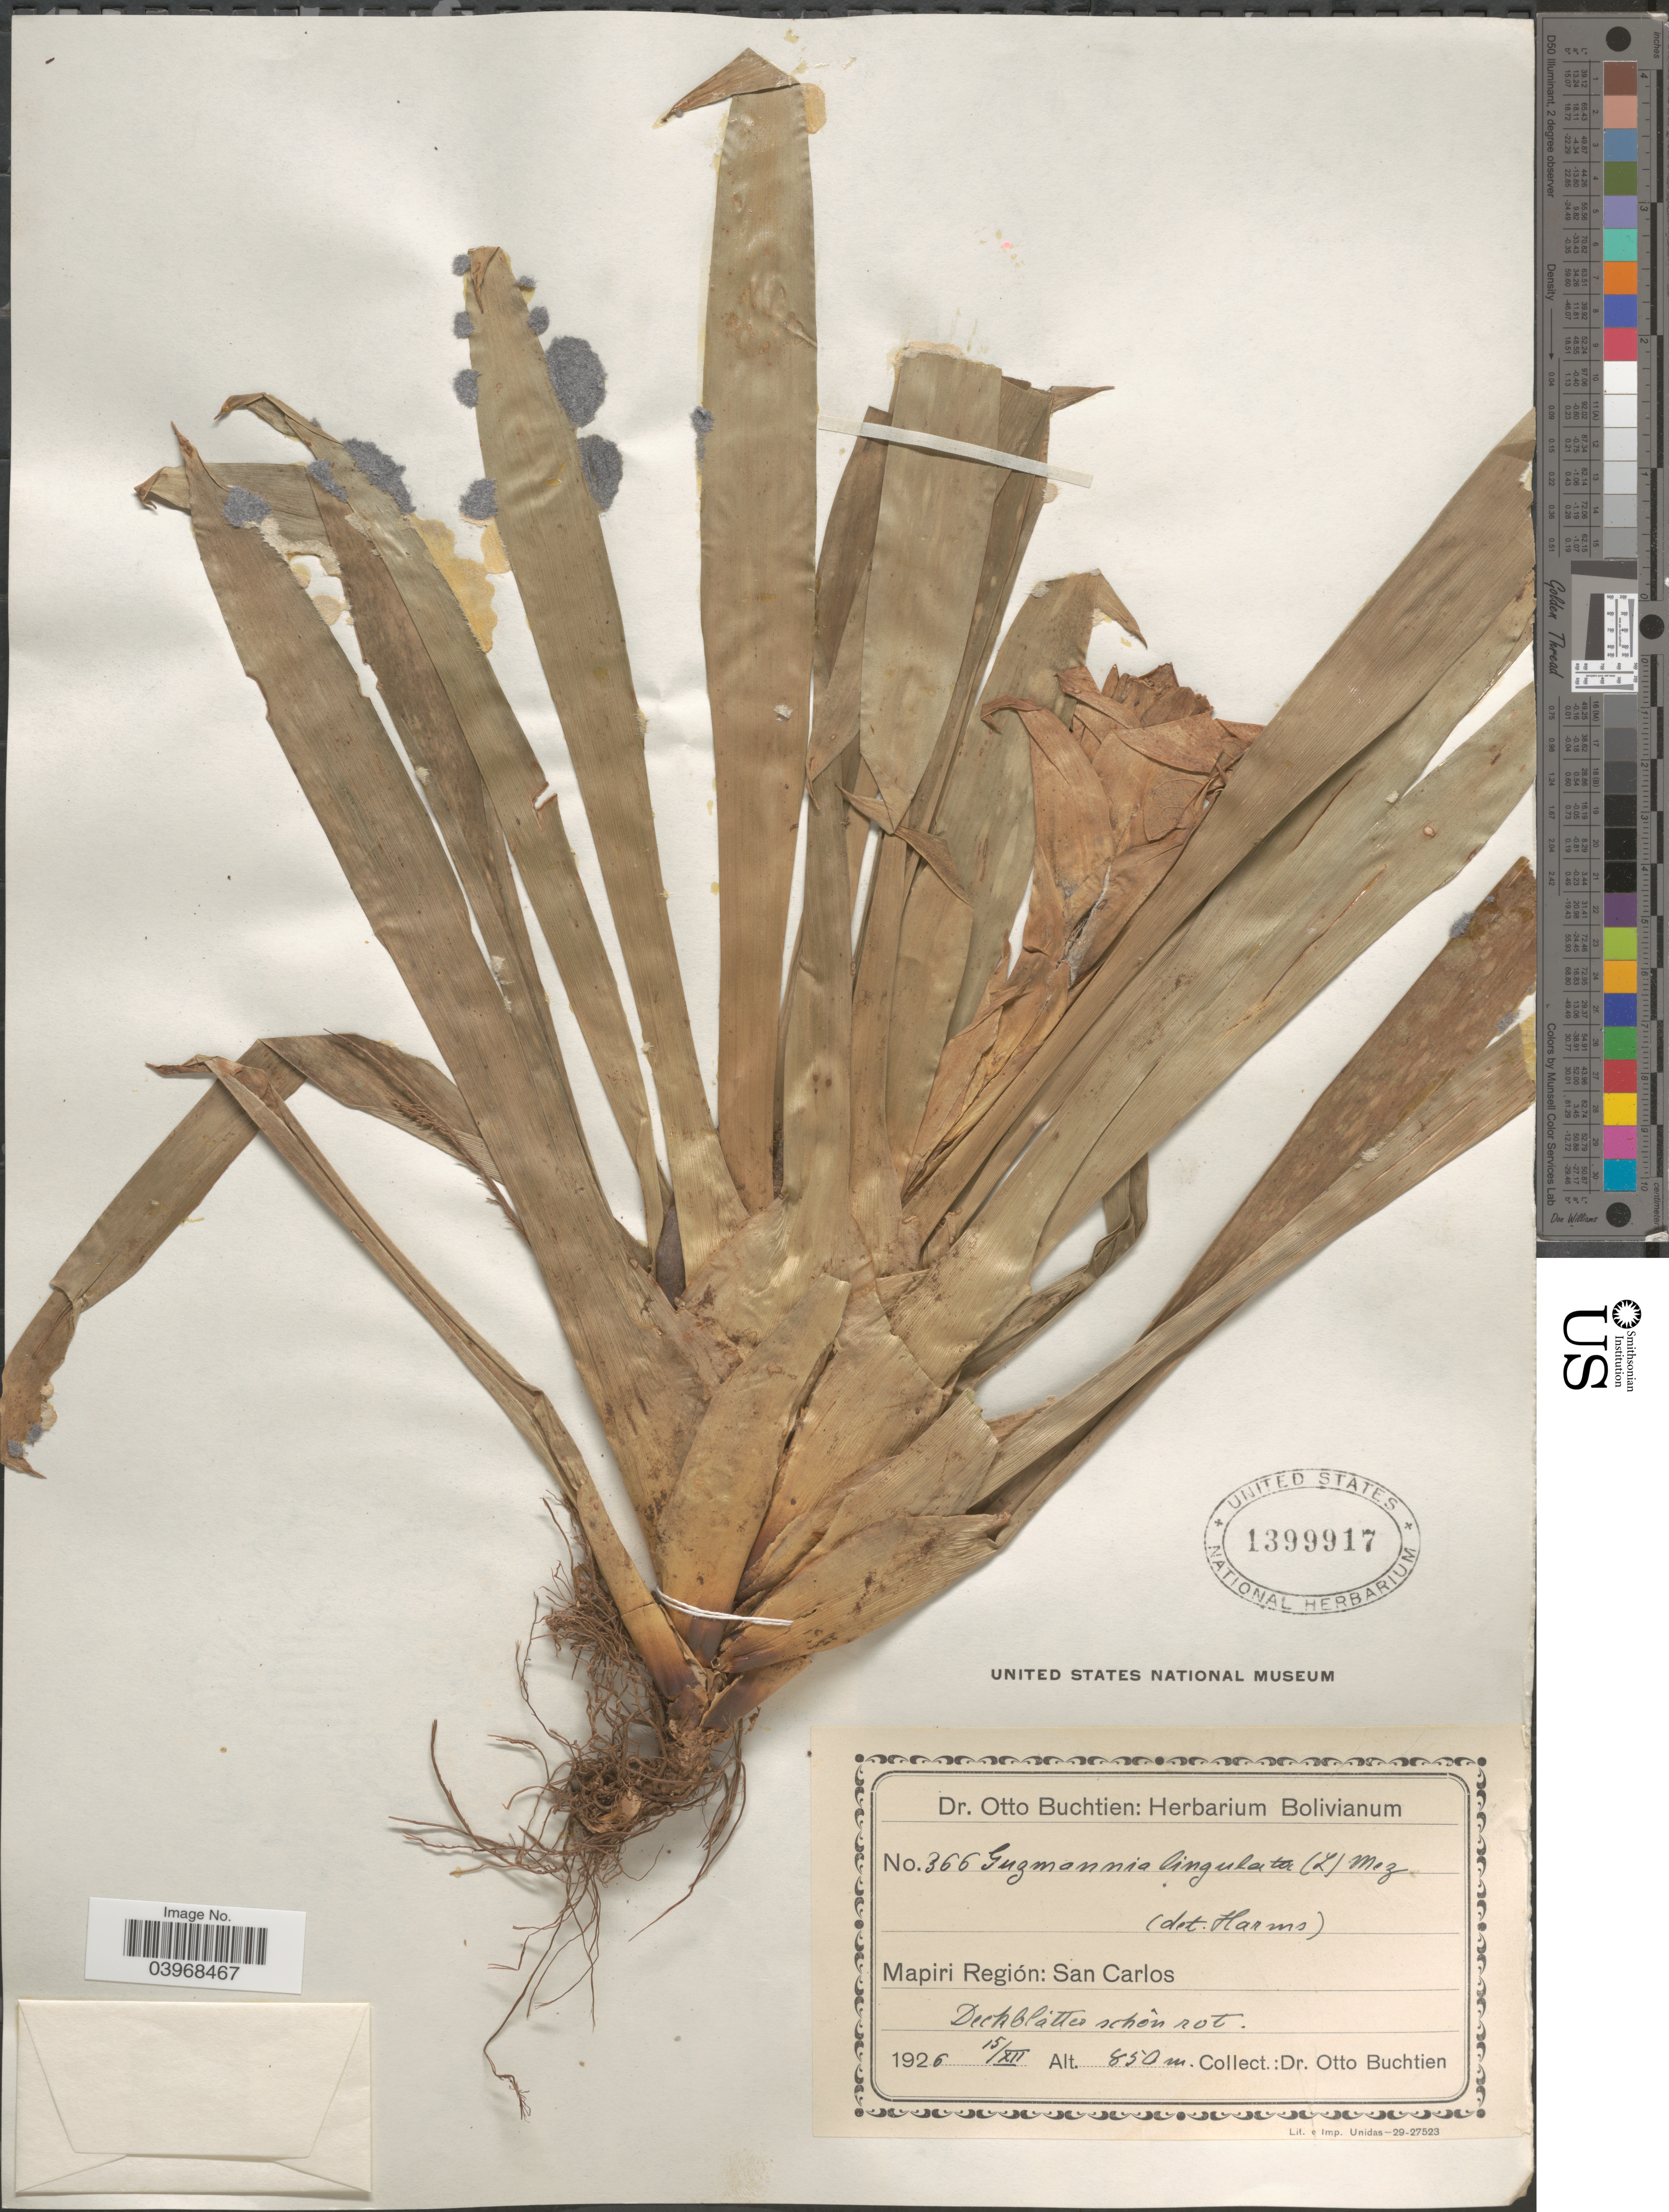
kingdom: Plantae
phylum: Tracheophyta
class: Liliopsida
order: Poales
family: Bromeliaceae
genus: Guzmania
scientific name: Guzmania lingulata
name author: (L.) Mez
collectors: O. Buchtien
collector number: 366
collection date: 1926-12-15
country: Bolivia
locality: Mapiri Región: San Carlos.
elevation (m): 850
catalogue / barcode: US 1399917